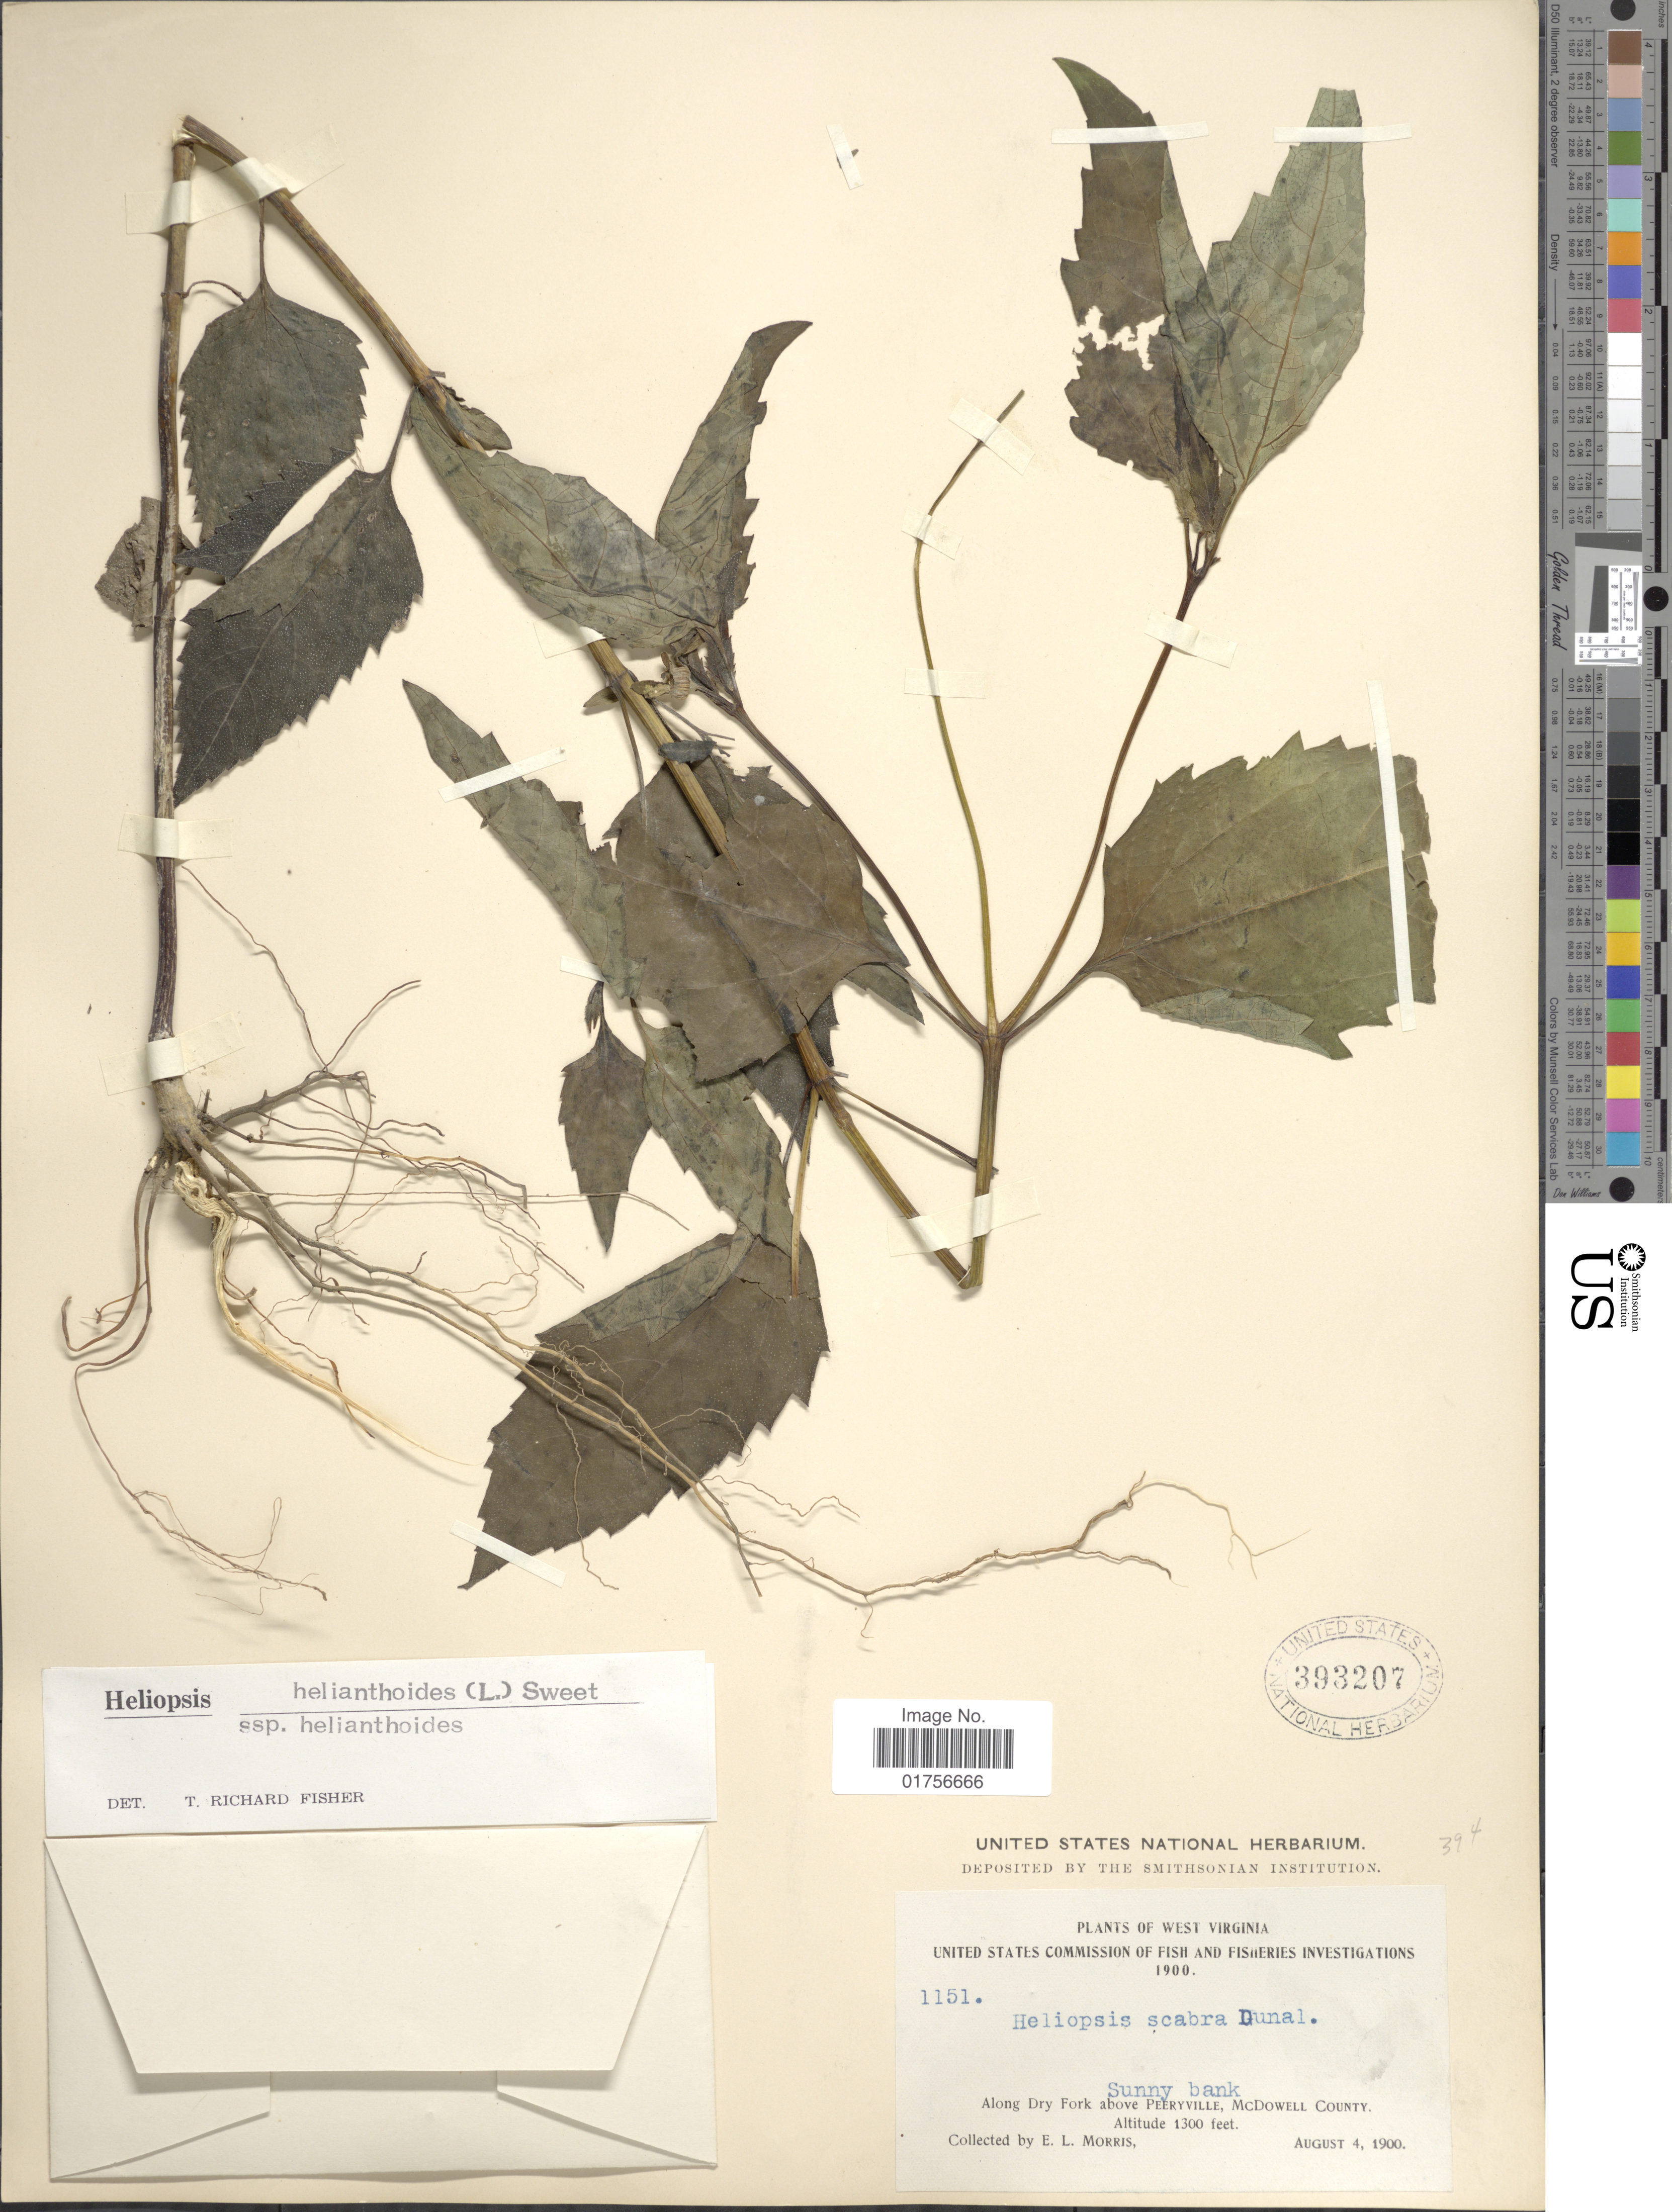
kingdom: Plantae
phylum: Tracheophyta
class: Magnoliopsida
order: Asterales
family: Asteraceae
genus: Heliopsis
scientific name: Heliopsis helianthoides subsp. helianthoides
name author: (L.) Sweet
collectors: E. Morris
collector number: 1151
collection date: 1900-08-04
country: United States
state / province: West Virginia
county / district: Mcdowell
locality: Sunny bank, Along Dry Fork above Peerville, McDowell County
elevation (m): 396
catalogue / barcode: US 393207